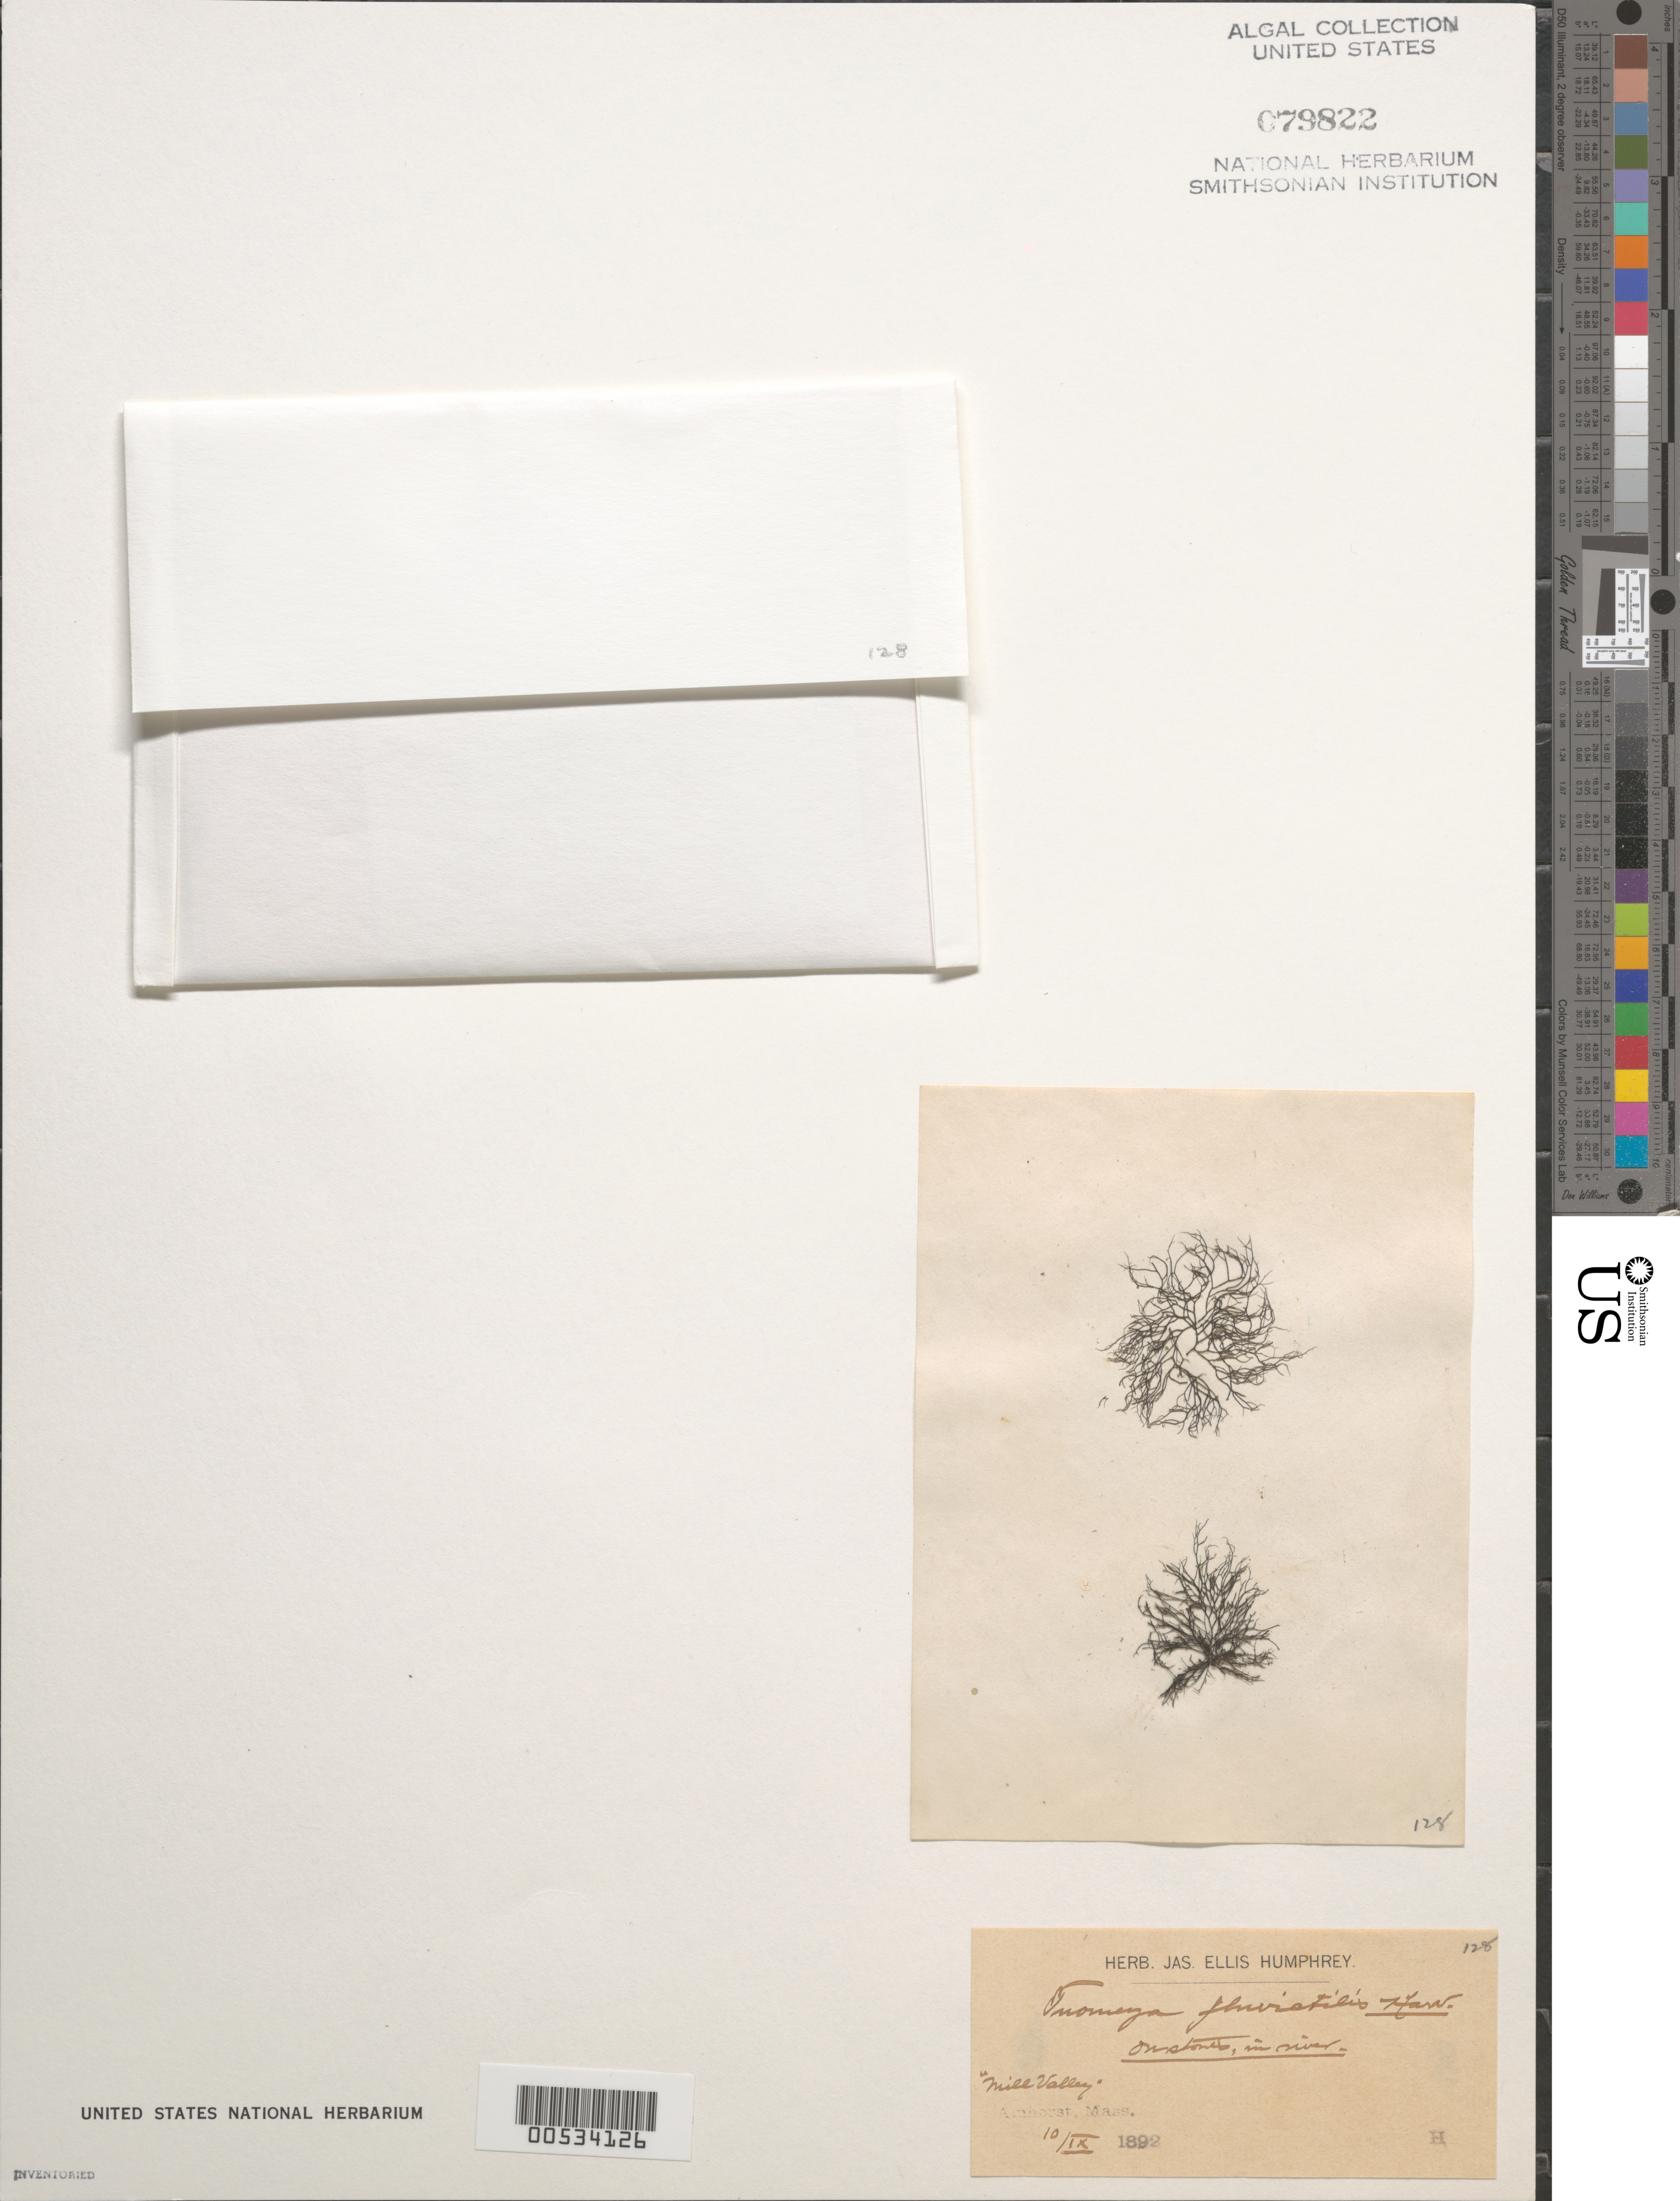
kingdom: Plantae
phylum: Rhodophyta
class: Florideophyceae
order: Batrachospermales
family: Batrachospermaceae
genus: Tuomeya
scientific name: Tuomeya americana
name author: (Kütz.) Papenf.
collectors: J. Humphrey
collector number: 128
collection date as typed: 10 Sep 1892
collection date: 1892-09-10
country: United States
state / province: Massachusetts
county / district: Hampshire County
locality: Mill Valley, Amherst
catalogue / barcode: US 79822